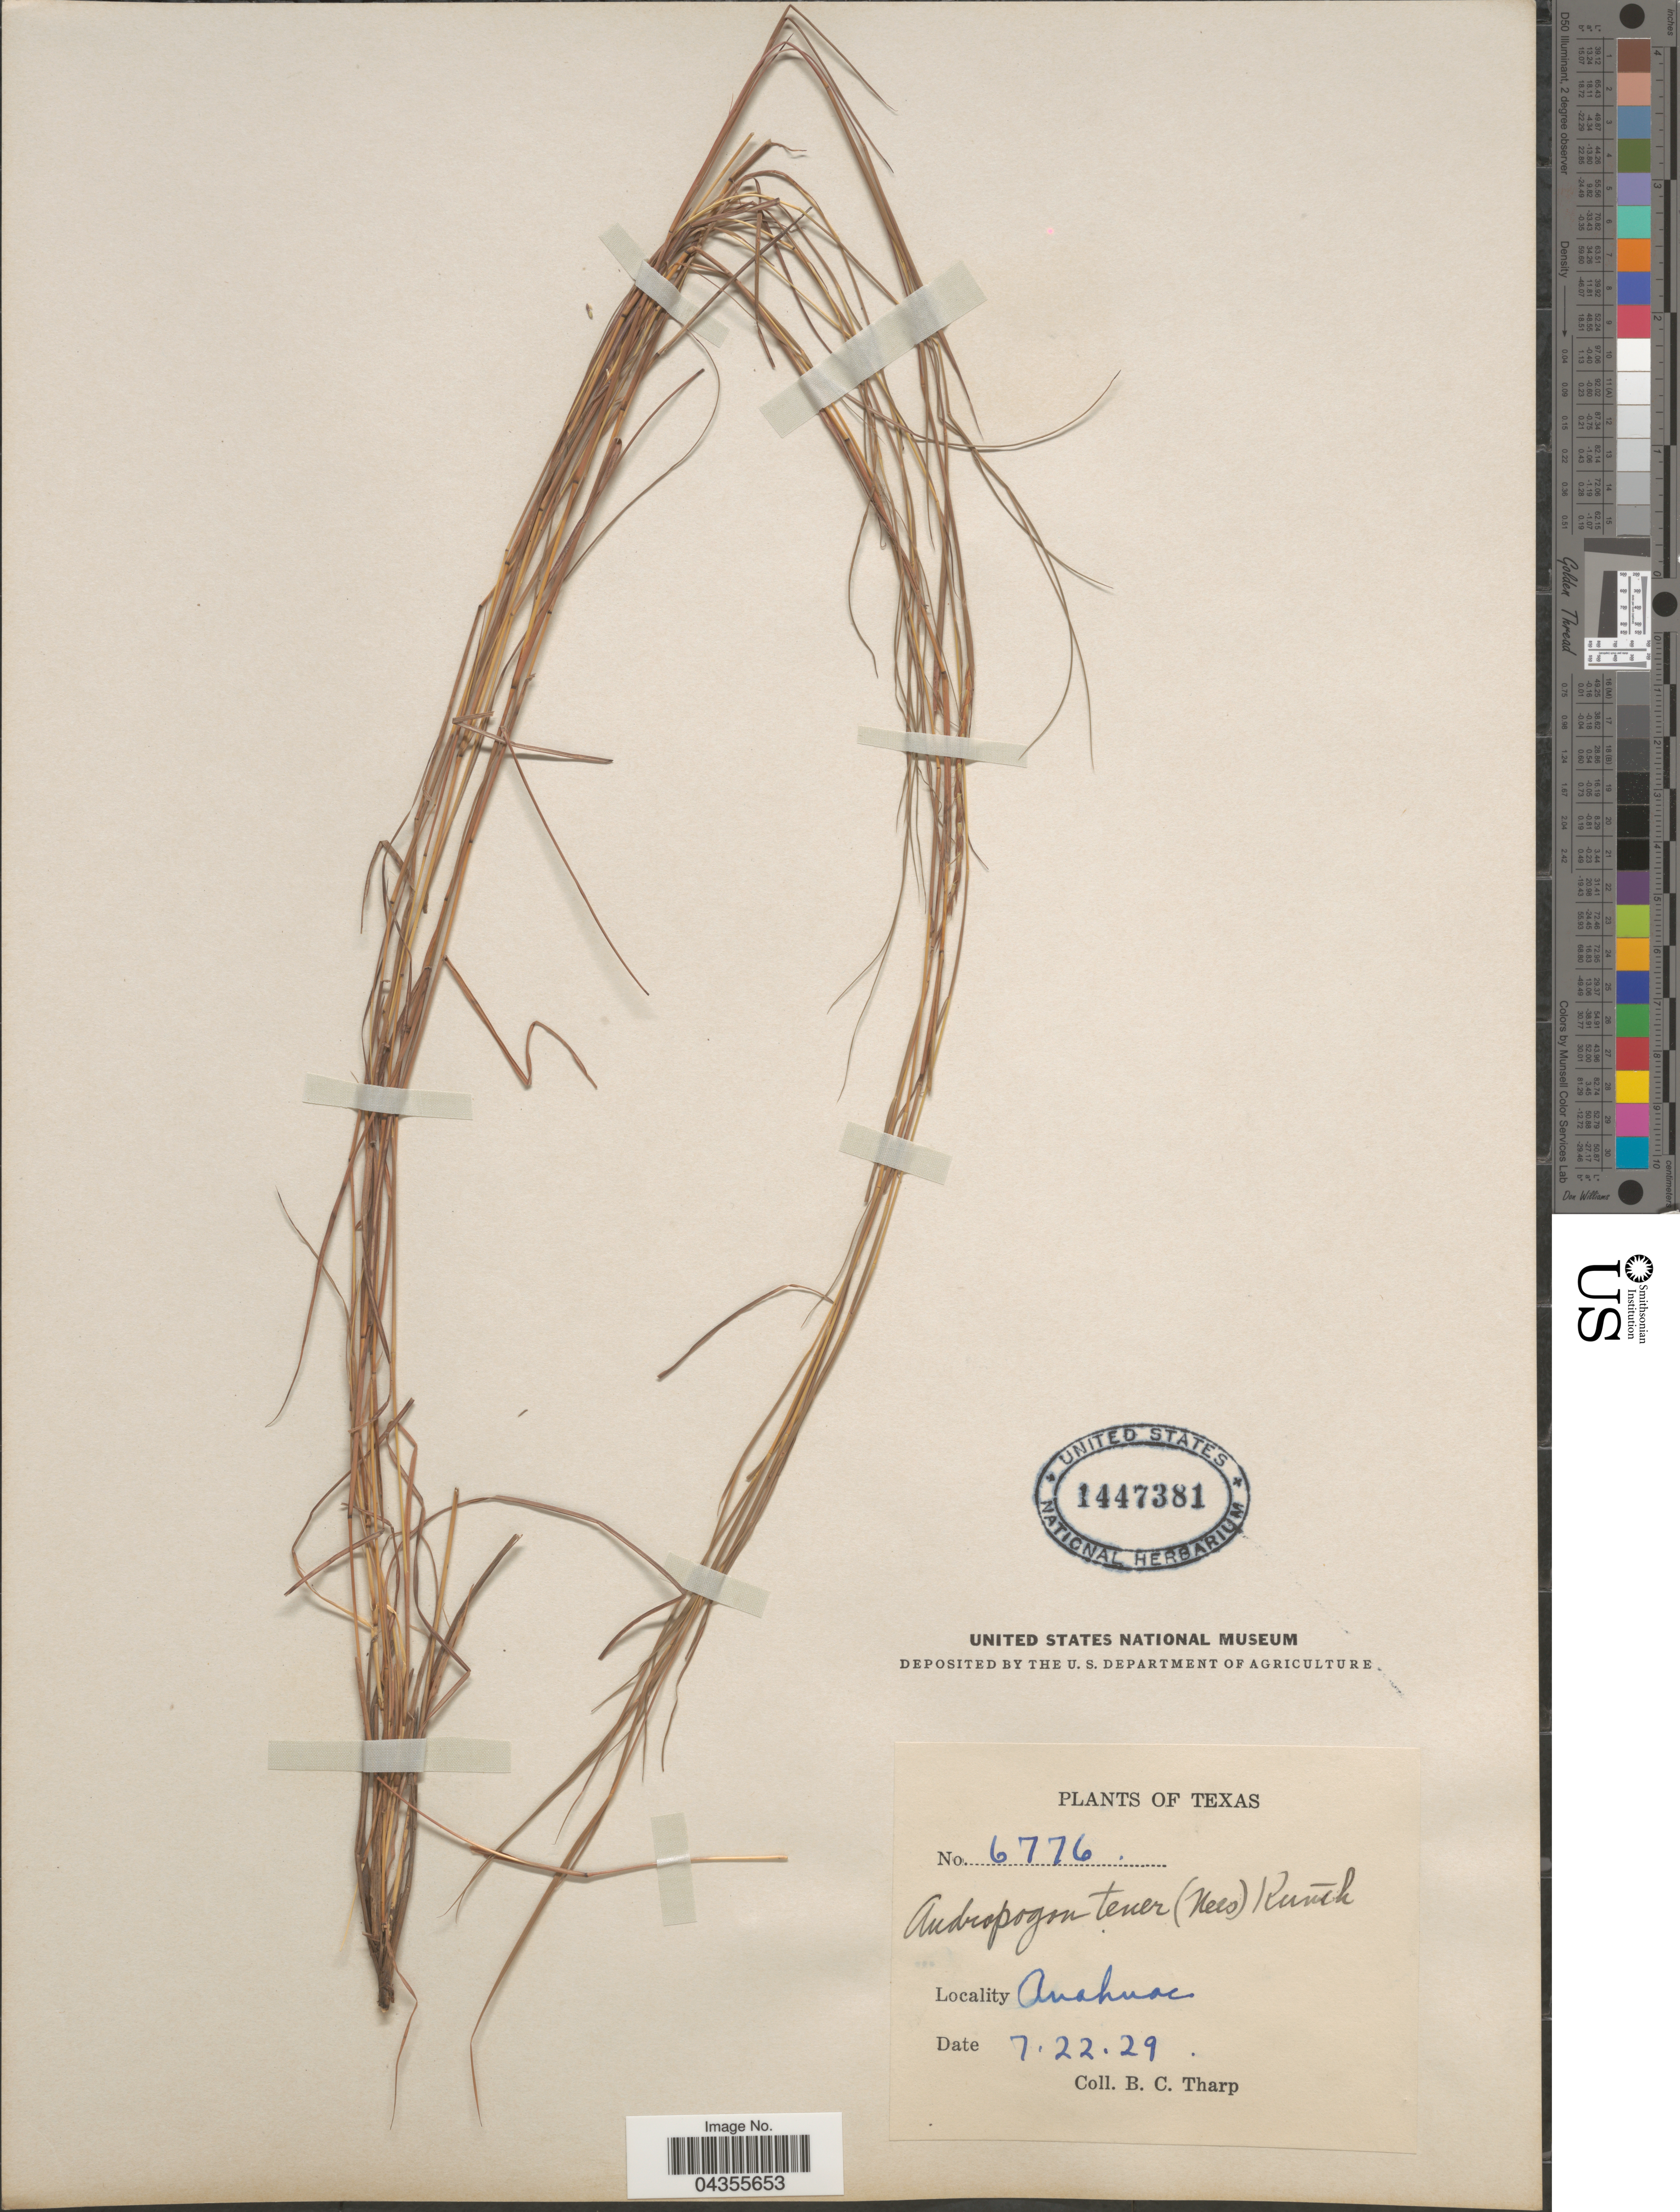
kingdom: Plantae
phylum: Tracheophyta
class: Liliopsida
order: Poales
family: Poaceae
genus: Schizachyrium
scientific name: Schizachyrium tenerum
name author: Nees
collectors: B. C. Tharp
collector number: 6776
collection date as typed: Transcribed d/m/y: 22/7/29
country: United States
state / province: Texas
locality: Anahuac.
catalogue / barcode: US 1447381